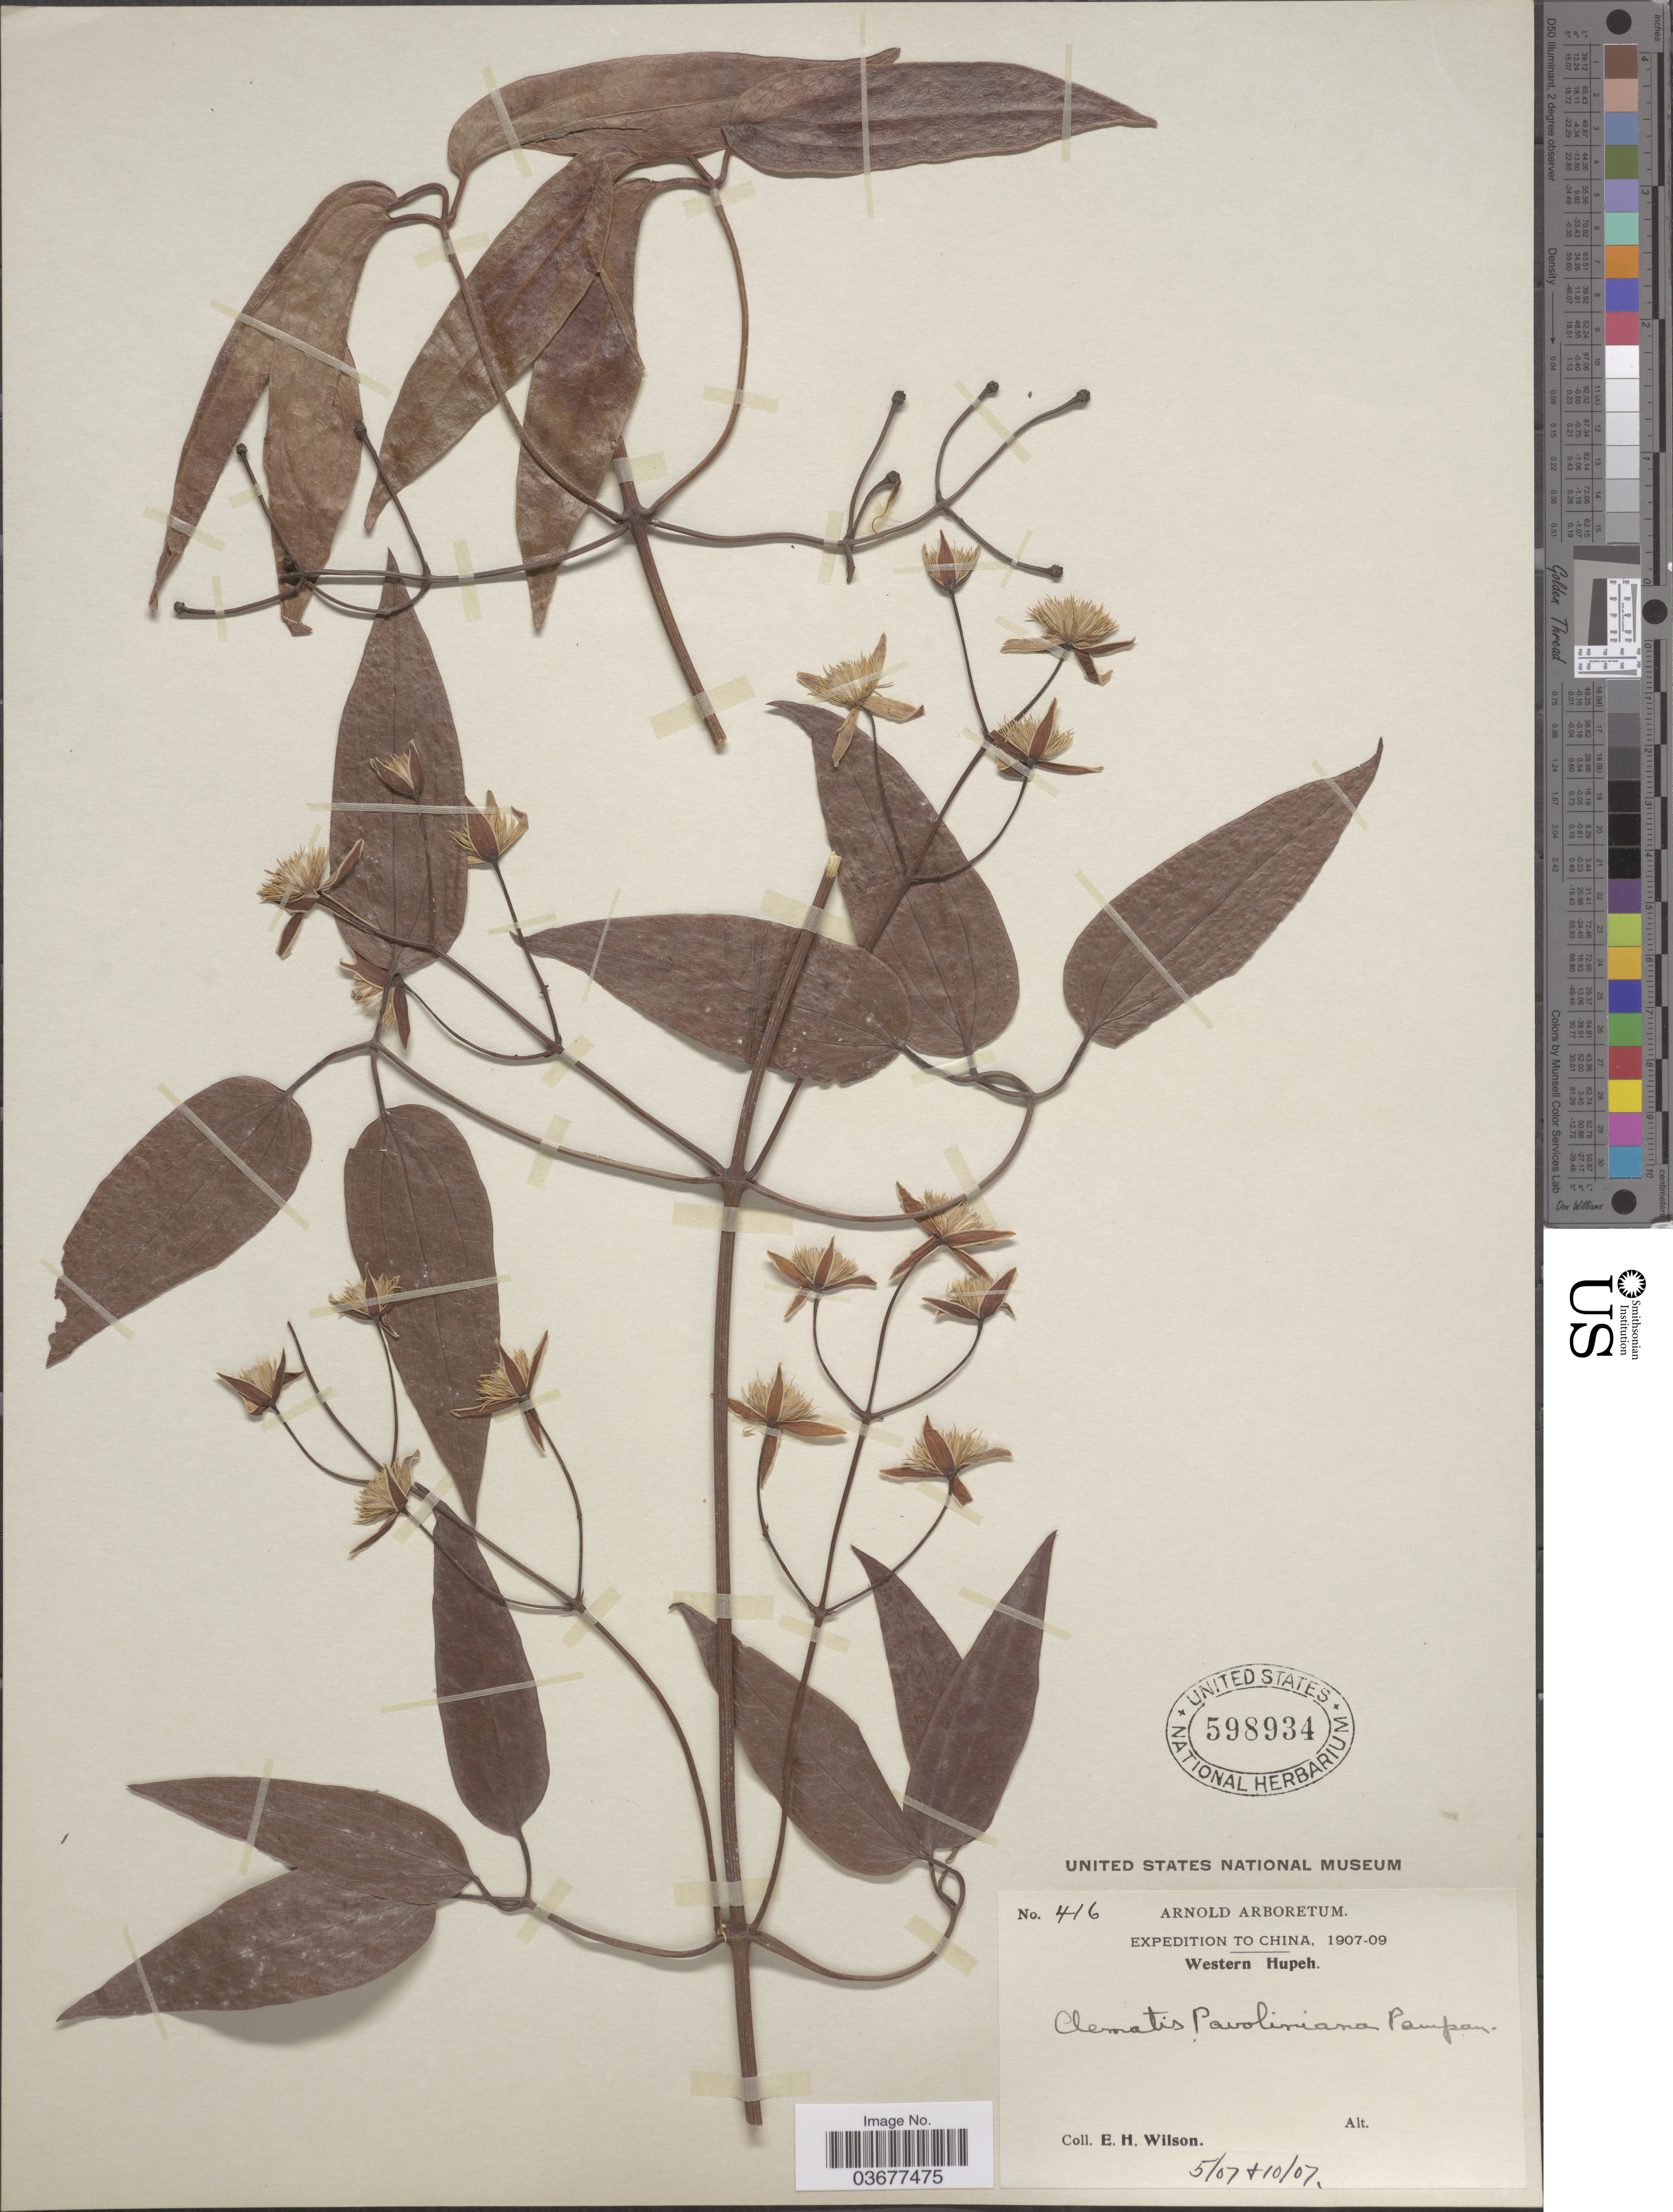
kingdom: Plantae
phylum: Tracheophyta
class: Magnoliopsida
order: Ranunculales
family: Ranunculaceae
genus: Clematis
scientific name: Clematis pavoliniana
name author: Pamp.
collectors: E. Wilson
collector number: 416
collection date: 1907-05/1907-10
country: China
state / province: Hubei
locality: Western Hupeh.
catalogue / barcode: US 598934